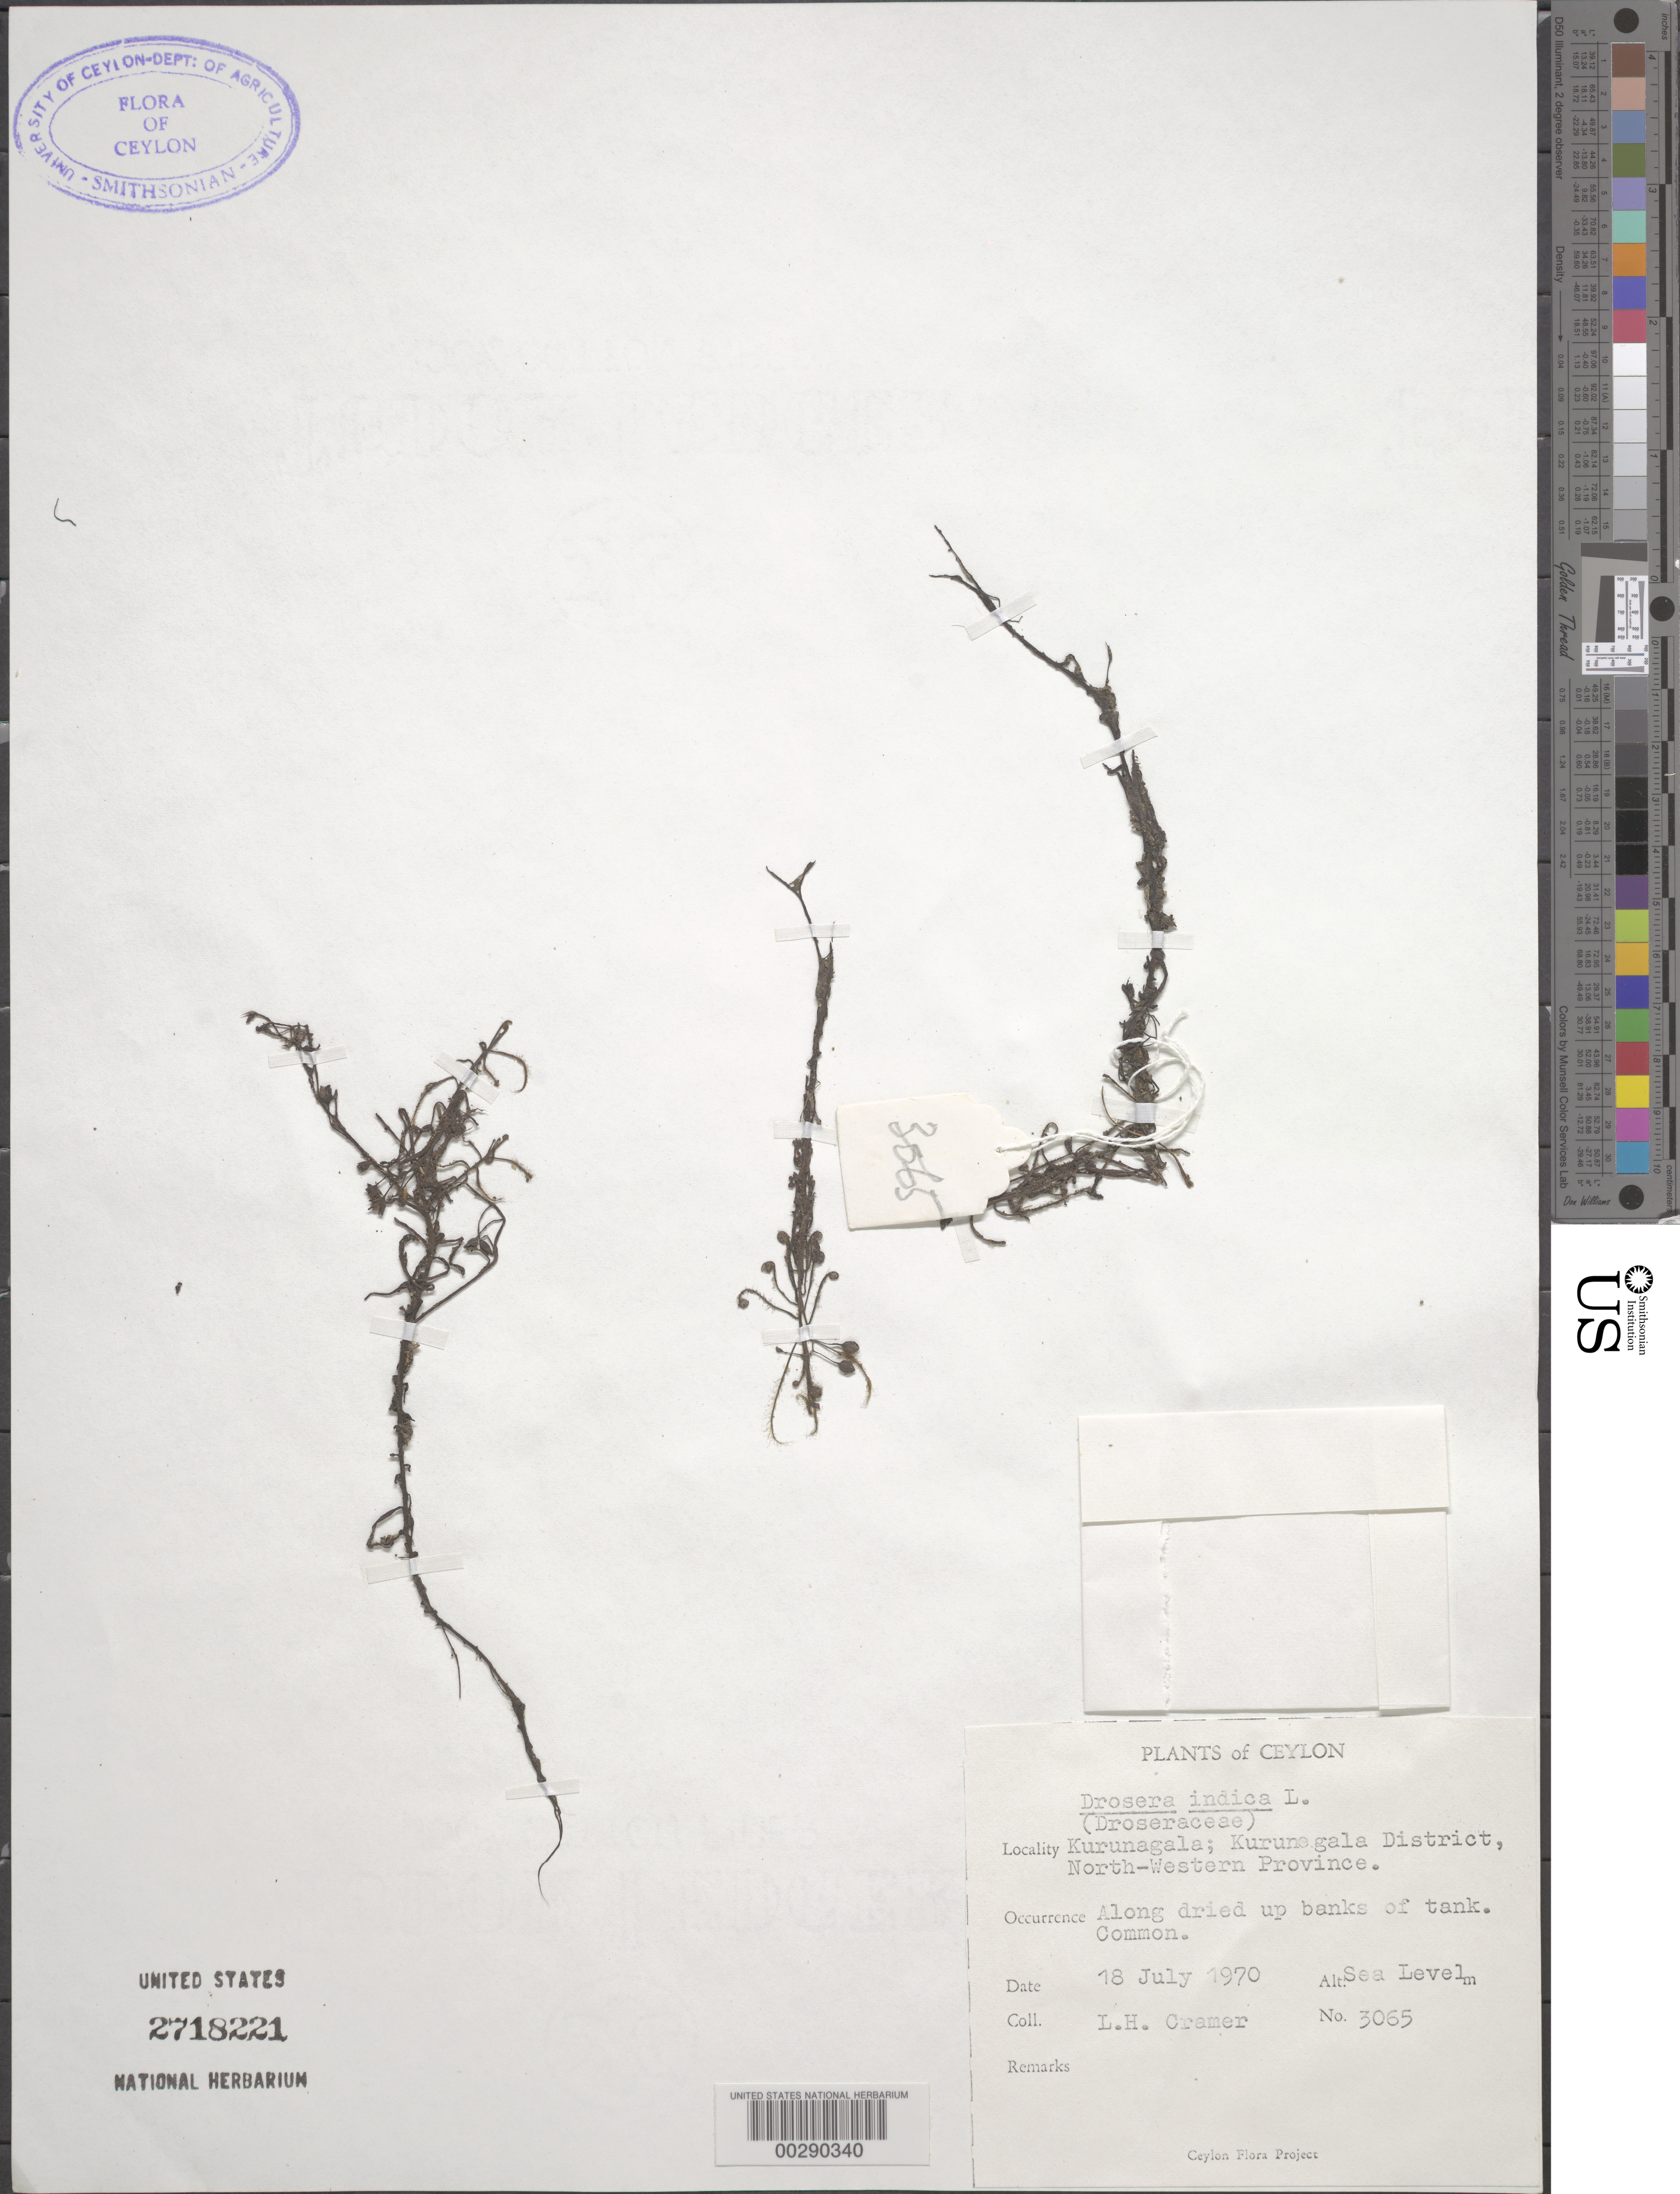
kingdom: Plantae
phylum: Tracheophyta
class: Magnoliopsida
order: Caryophyllales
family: Droseraceae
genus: Drosera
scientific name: Drosera indica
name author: L.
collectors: L. H. Cramer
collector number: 3065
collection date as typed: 18 Jul 1970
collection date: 1970-07-18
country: Sri Lanka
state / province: North Western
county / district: Kurunagala Dist.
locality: Kurunagala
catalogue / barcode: US 2718221